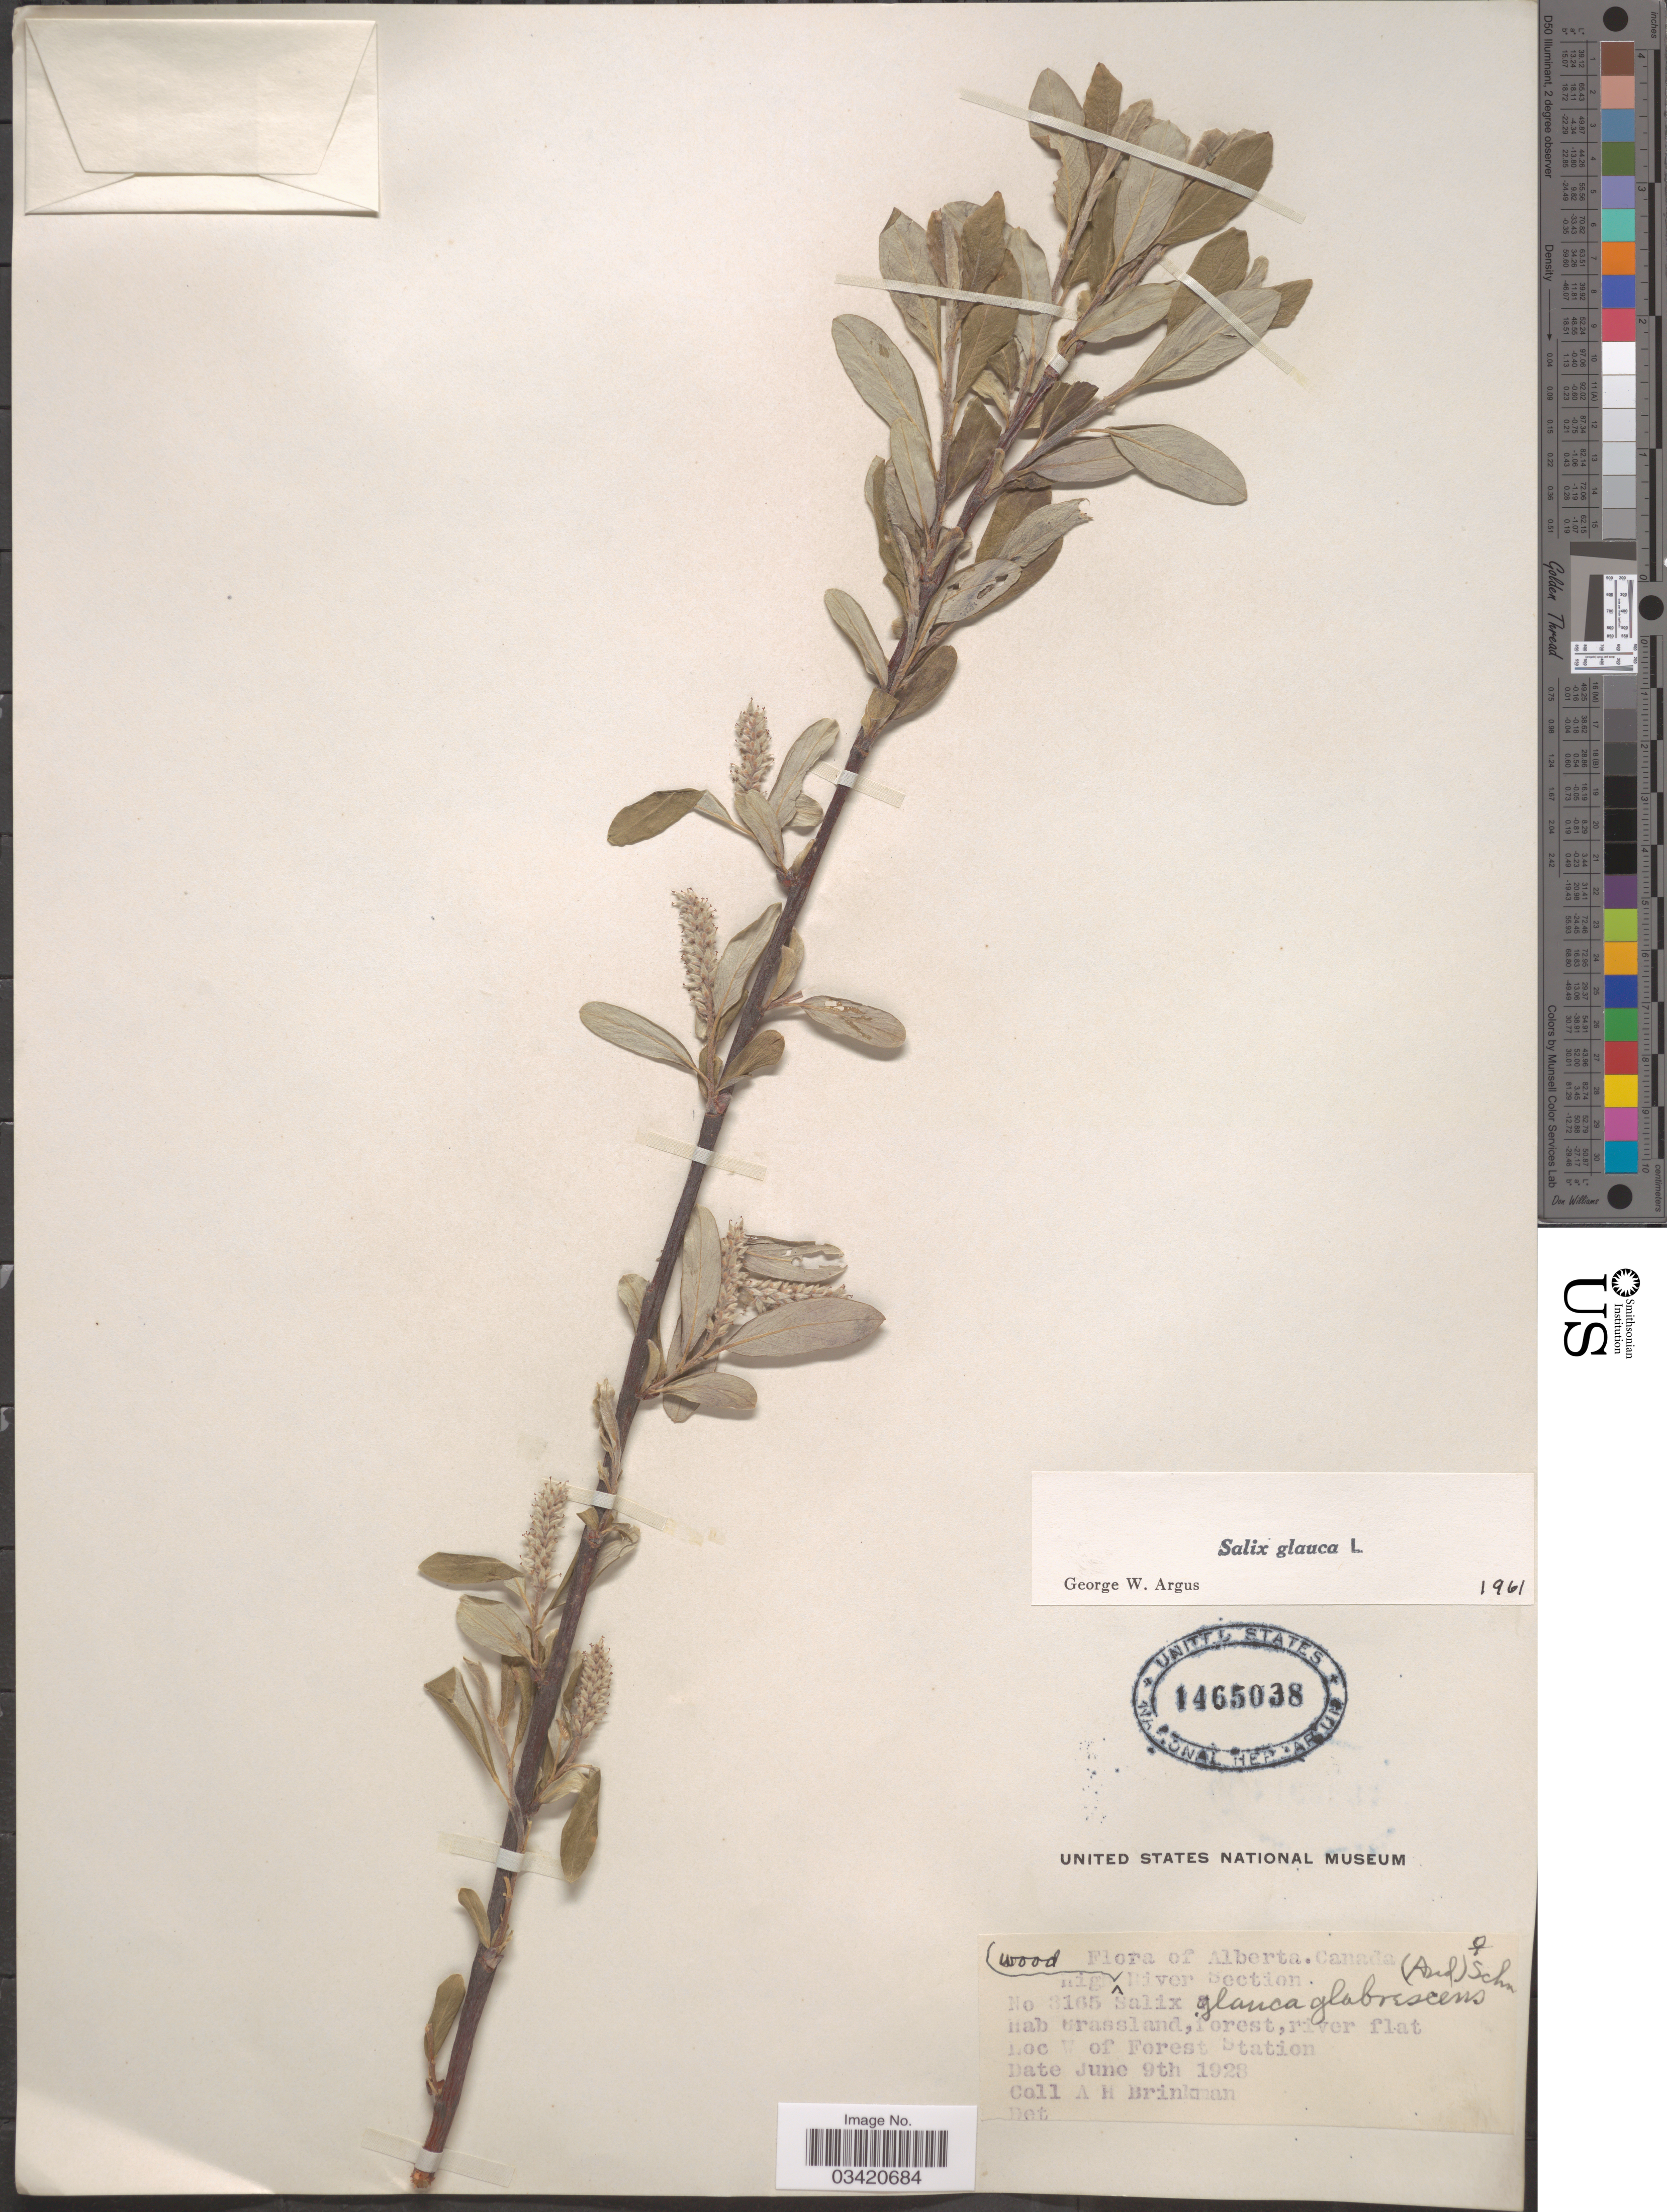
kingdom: Plantae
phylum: Tracheophyta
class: Magnoliopsida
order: Malpighiales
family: Salicaceae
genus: Salix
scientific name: Salix glauca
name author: L.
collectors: A. Brinkman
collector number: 3165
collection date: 1928-06-09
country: Canada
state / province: Alberta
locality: Highwood River Section. W of Forest Station.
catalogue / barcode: US 1465038